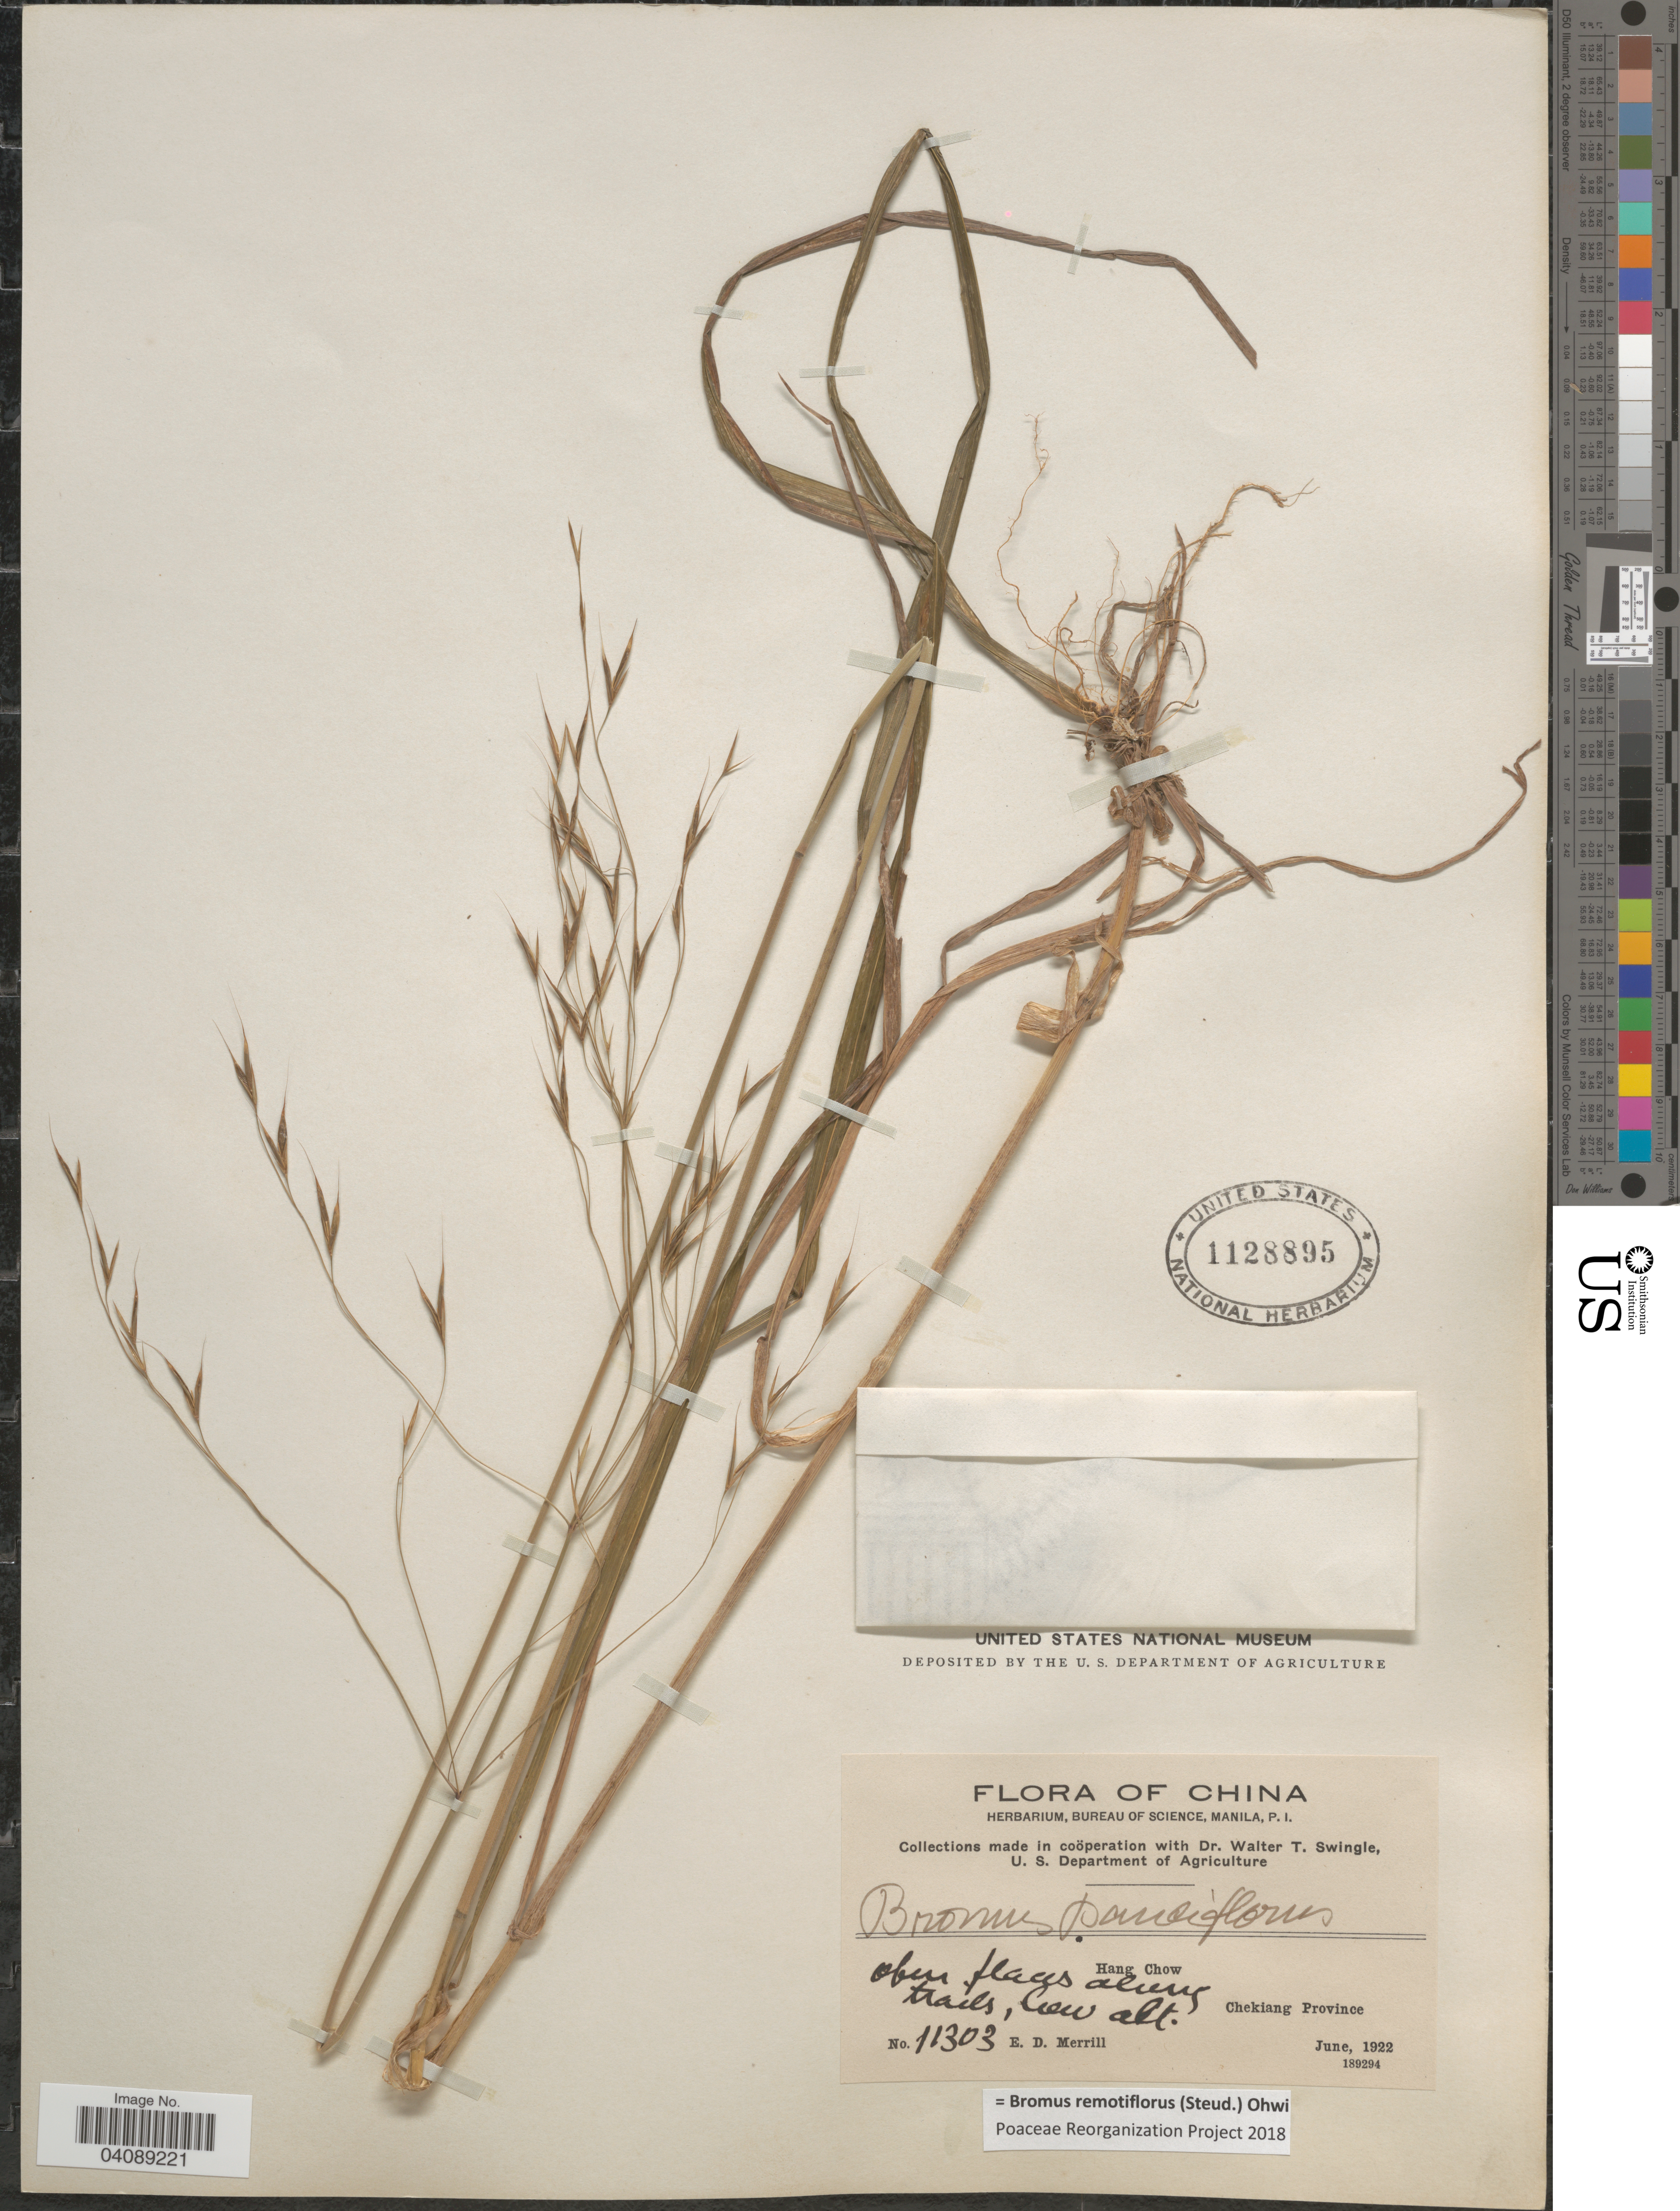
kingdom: Plantae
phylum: Tracheophyta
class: Liliopsida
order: Poales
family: Poaceae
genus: Bromus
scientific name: Bromus remotiflorus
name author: (Steud.) Ohwi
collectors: E. D. Merrill & W. T. Swingle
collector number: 11303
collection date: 1922-06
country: China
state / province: Zhejiang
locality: Hang Chow. Chekiang Province.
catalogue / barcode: US 1128895